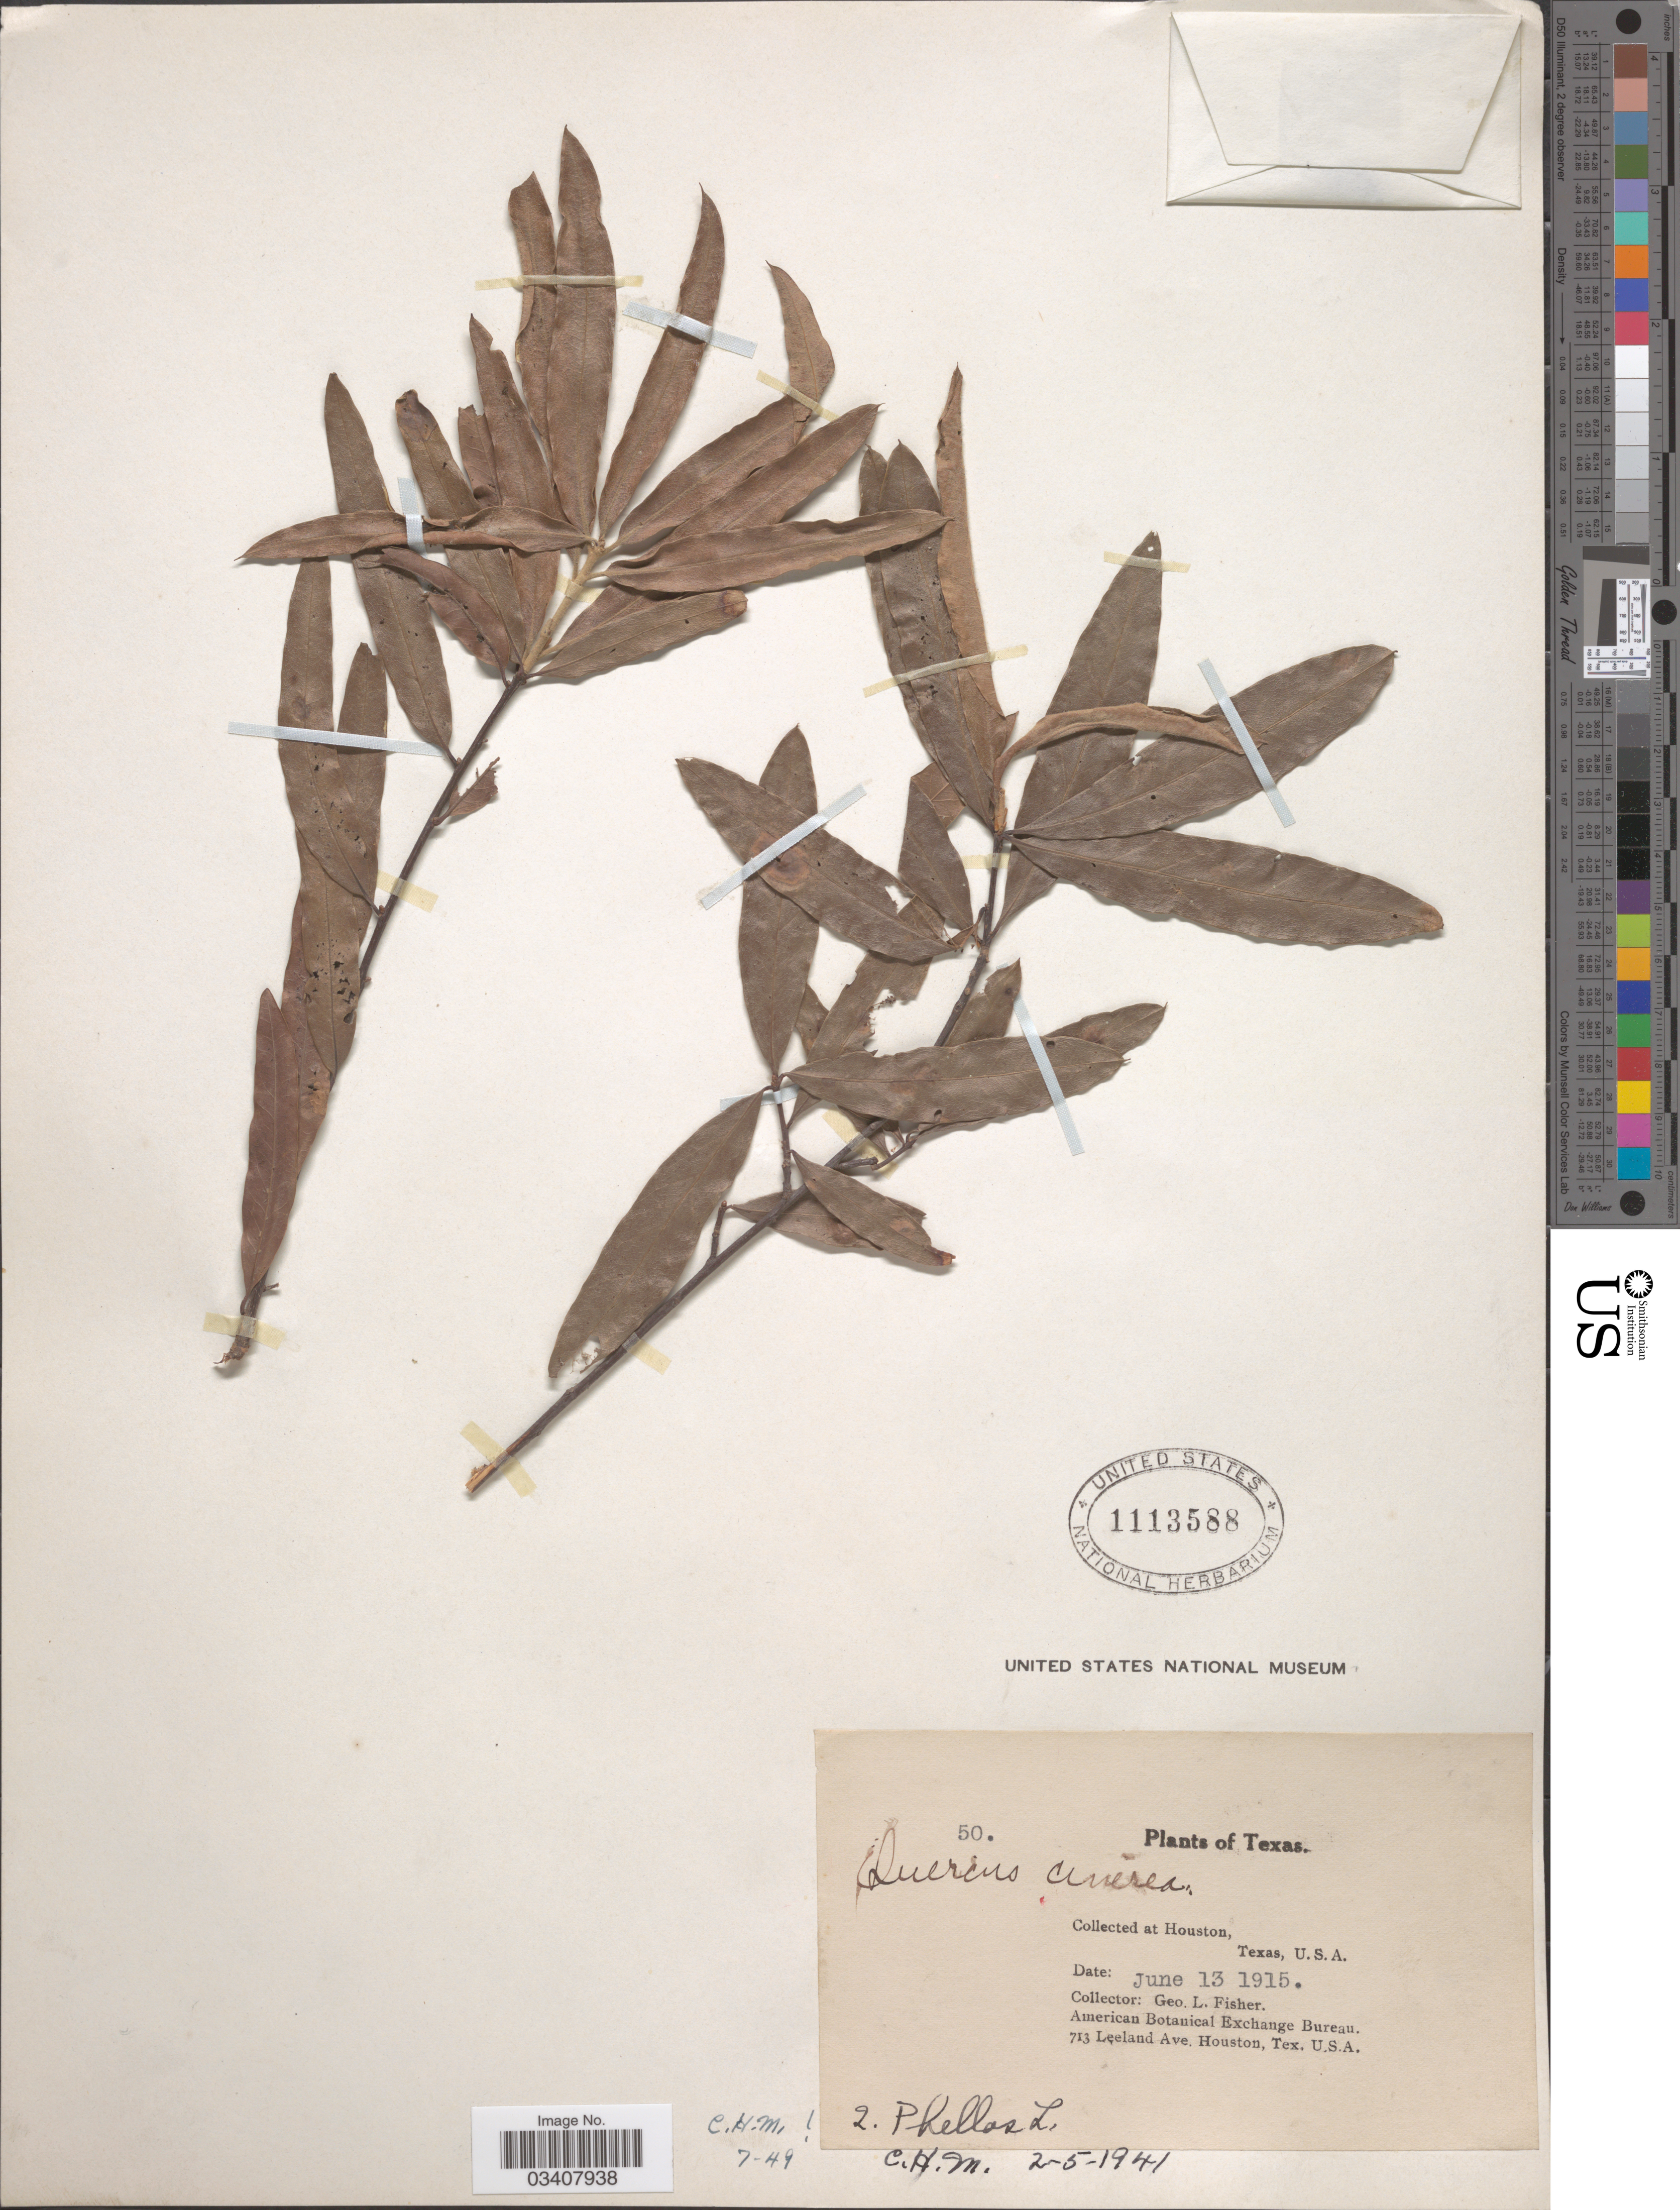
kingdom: Plantae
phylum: Tracheophyta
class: Magnoliopsida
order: Fagales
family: Fagaceae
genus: Quercus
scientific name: Quercus phellos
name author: L.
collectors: G. L. Fisher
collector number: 50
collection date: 1915-06-13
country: United States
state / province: Texas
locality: Houston.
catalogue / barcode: US 1113588